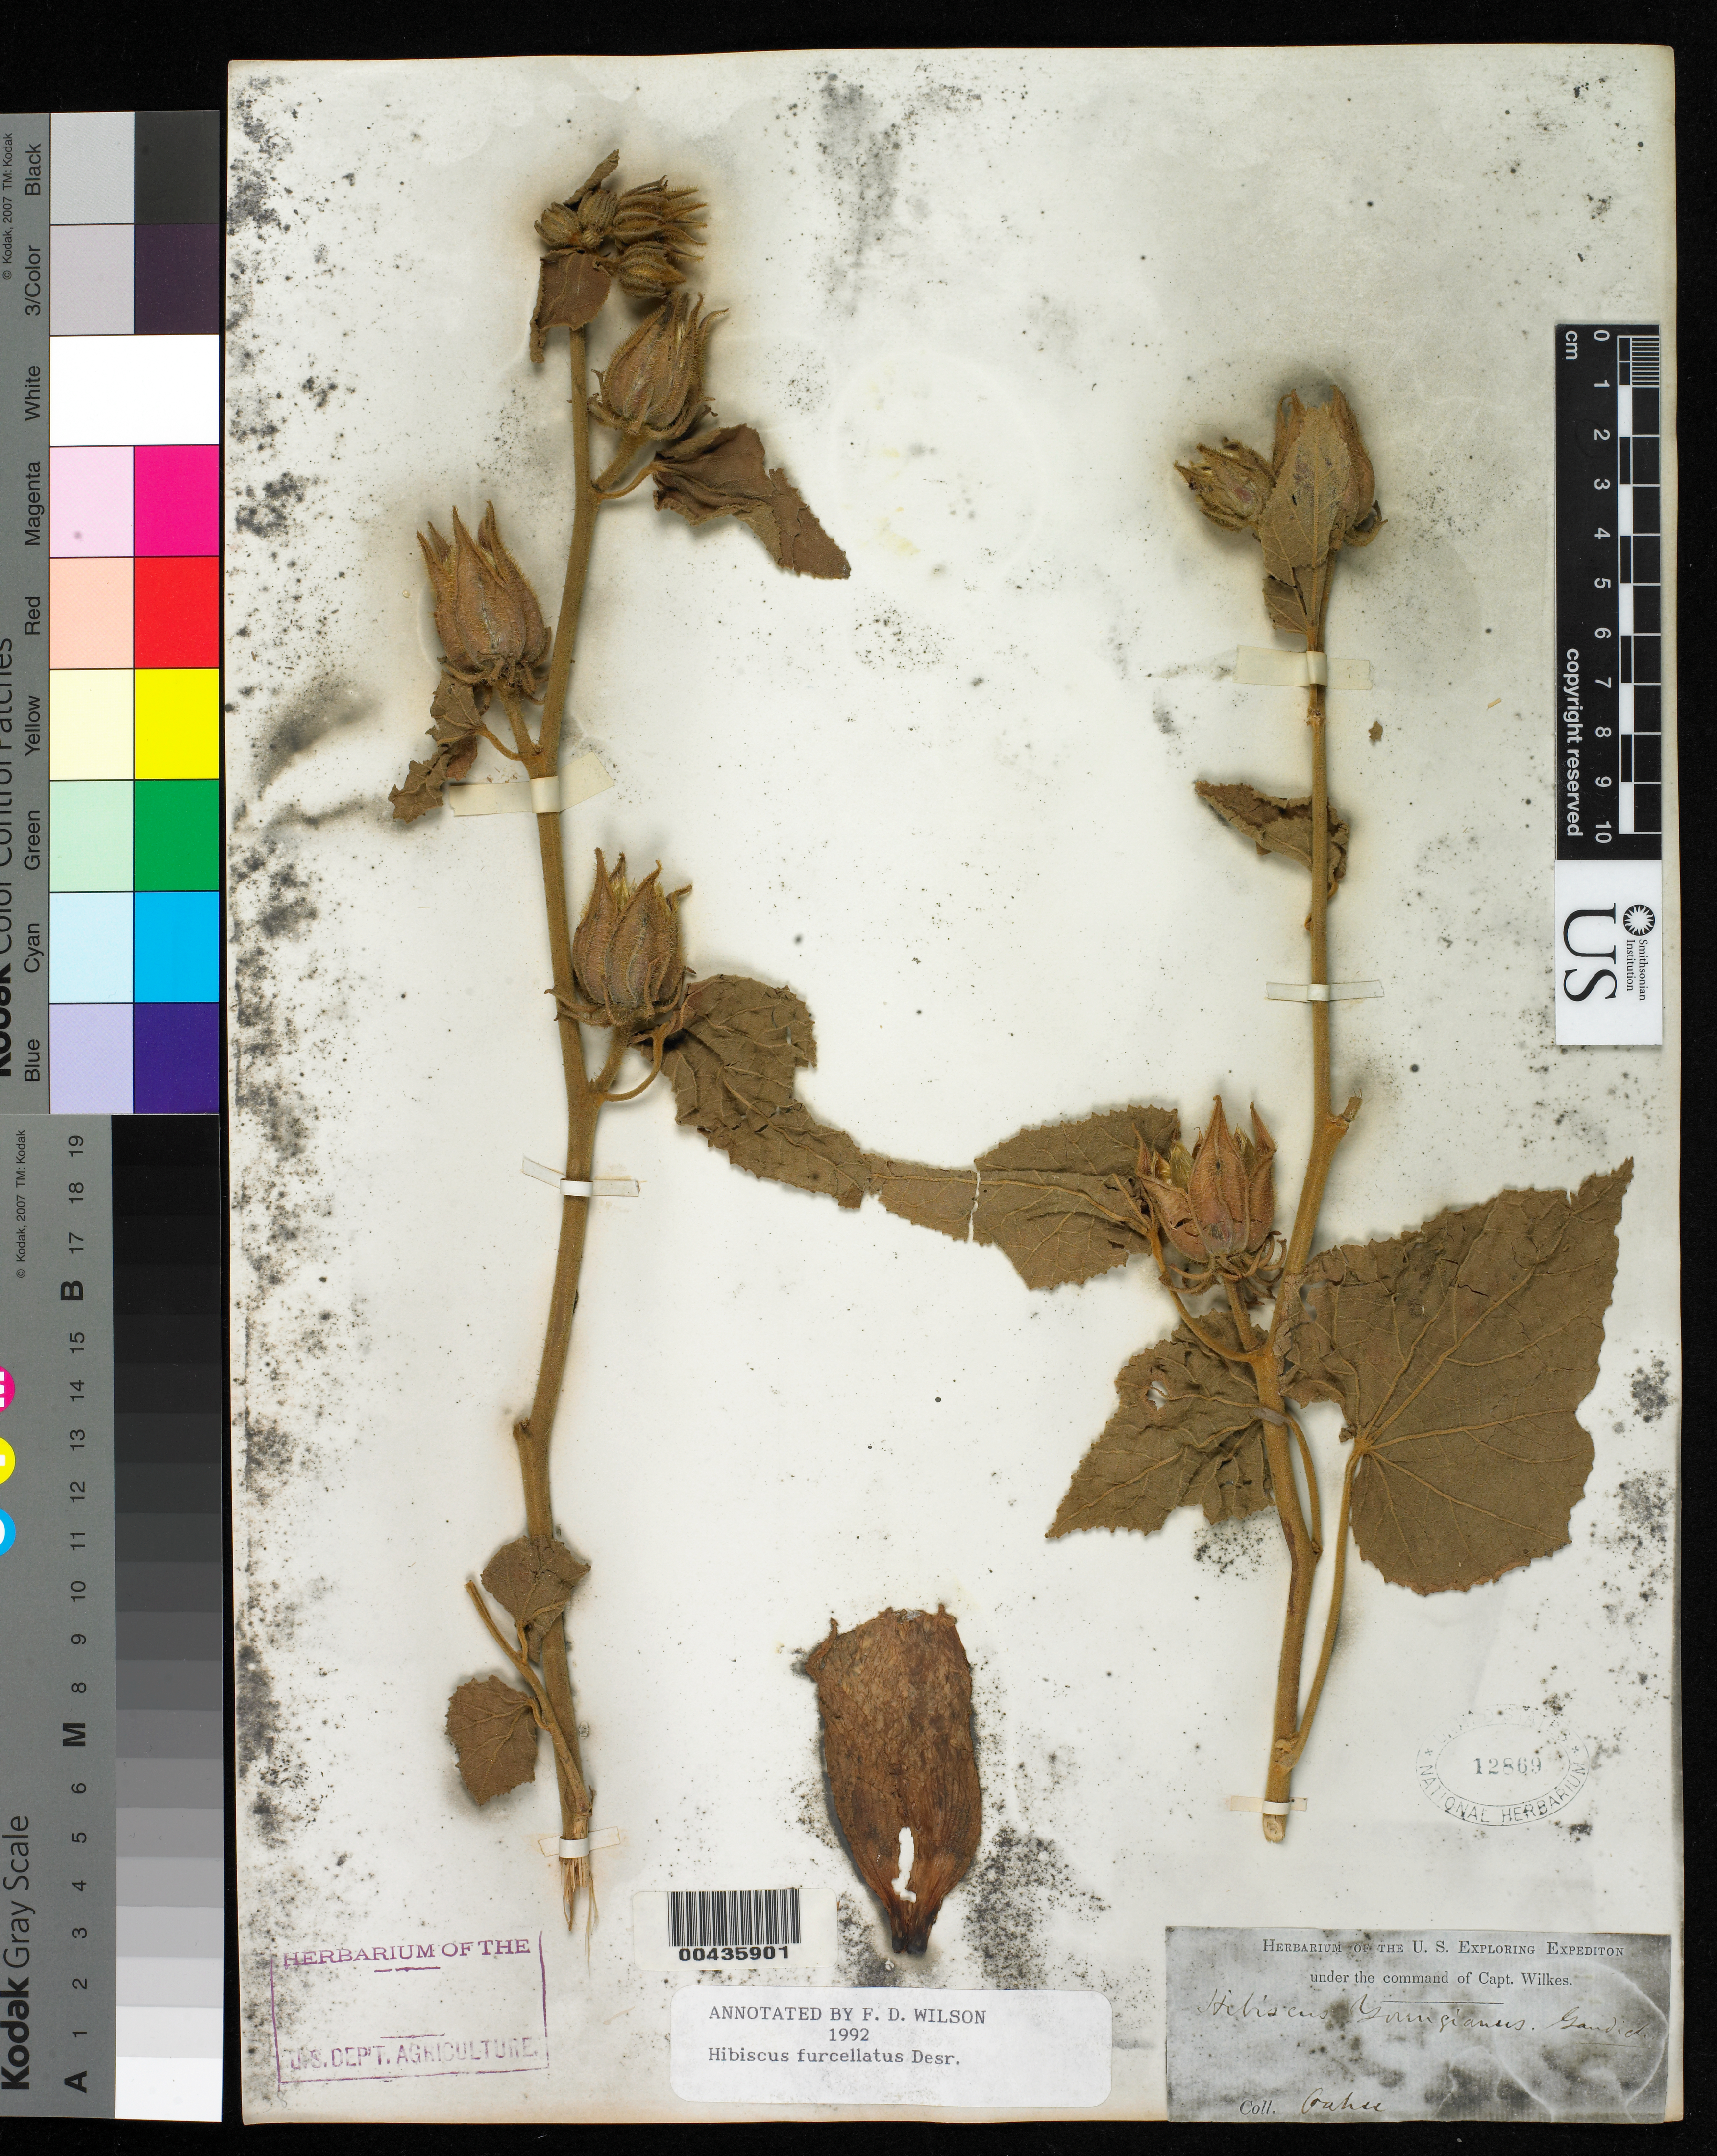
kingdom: Plantae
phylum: Tracheophyta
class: Magnoliopsida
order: Malvales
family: Malvaceae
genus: Sabdariffa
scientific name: Sabdariffa maculata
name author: (Lam.) M.M. Hanes & R.L. Barrett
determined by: Wagner, W. L., (BOT), Smithsonian Institution - National Museum of Natural History (UNITED STATES)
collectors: Wilkes Explor. Exped.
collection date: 1838/1842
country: United States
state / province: Hawaii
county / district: Honolulu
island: Oahu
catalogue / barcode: US 12869